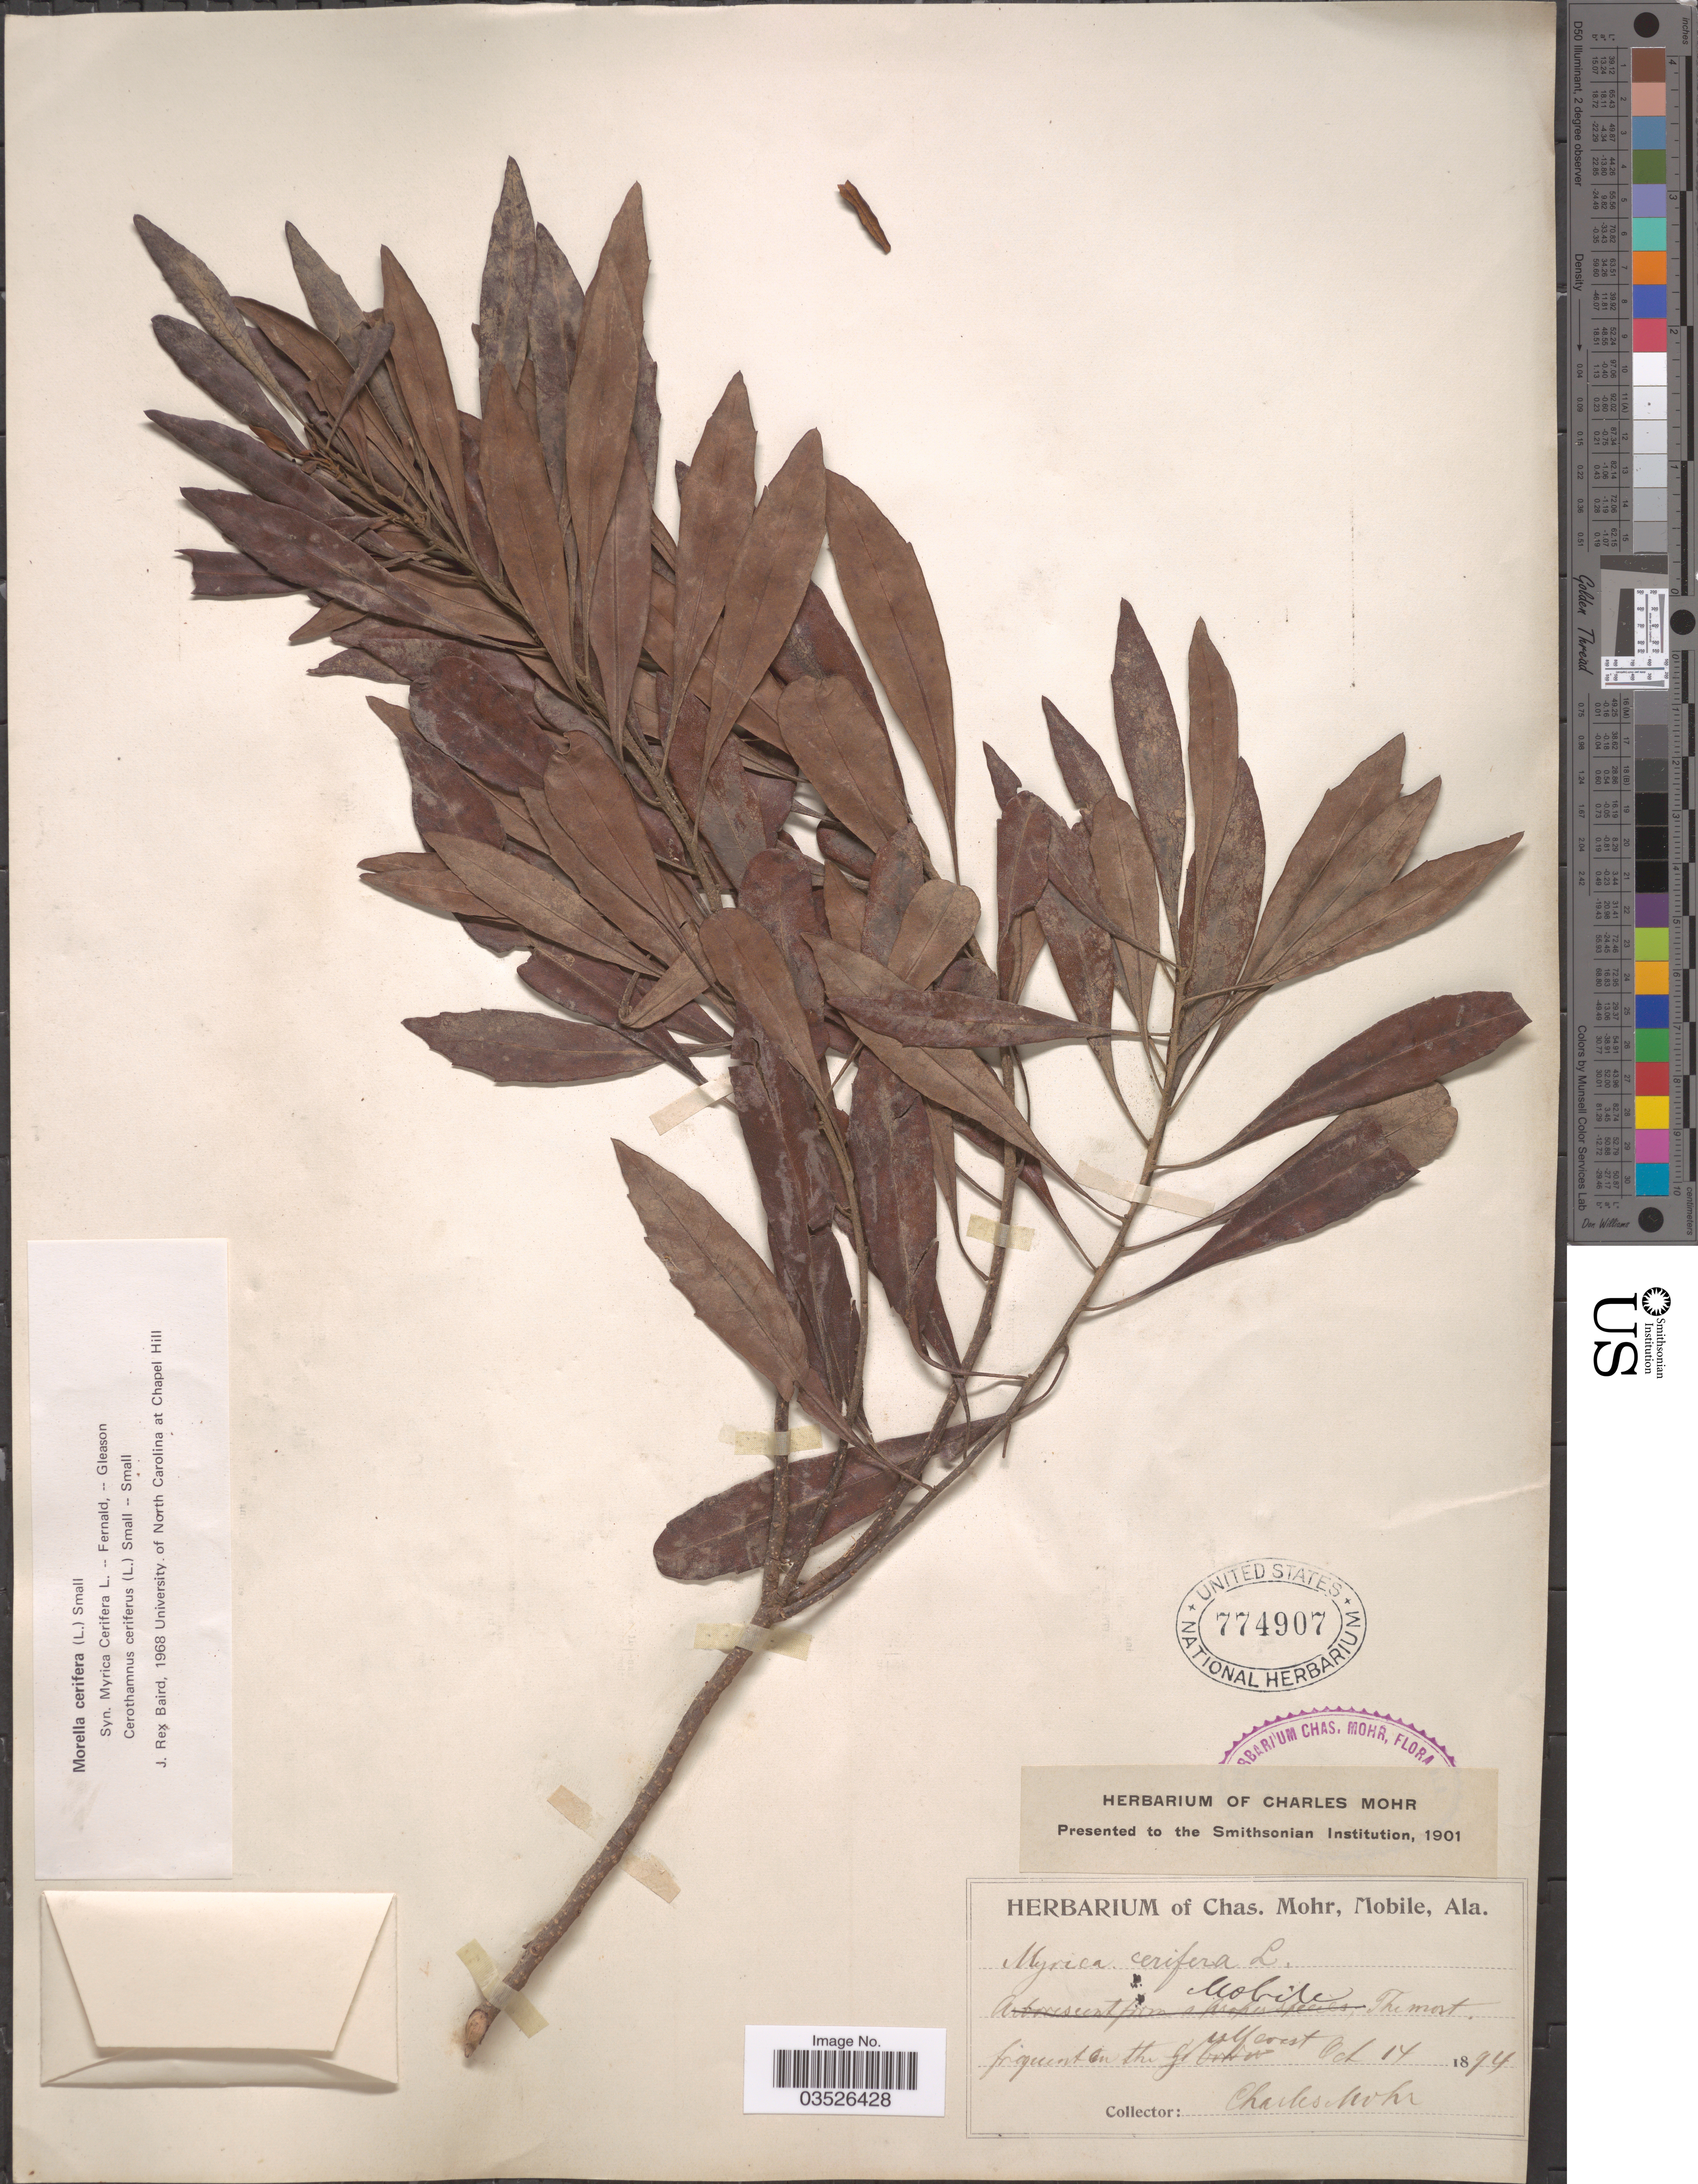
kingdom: Plantae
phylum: Tracheophyta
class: Magnoliopsida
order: Fagales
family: Myricaceae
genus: Morella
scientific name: Morella cerifera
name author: (L.) Small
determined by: Baird, James Rex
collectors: Mohr, C. T. (herbarium)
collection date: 1894-10-14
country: United States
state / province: Alabama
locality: Mobile.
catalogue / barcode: US 774907